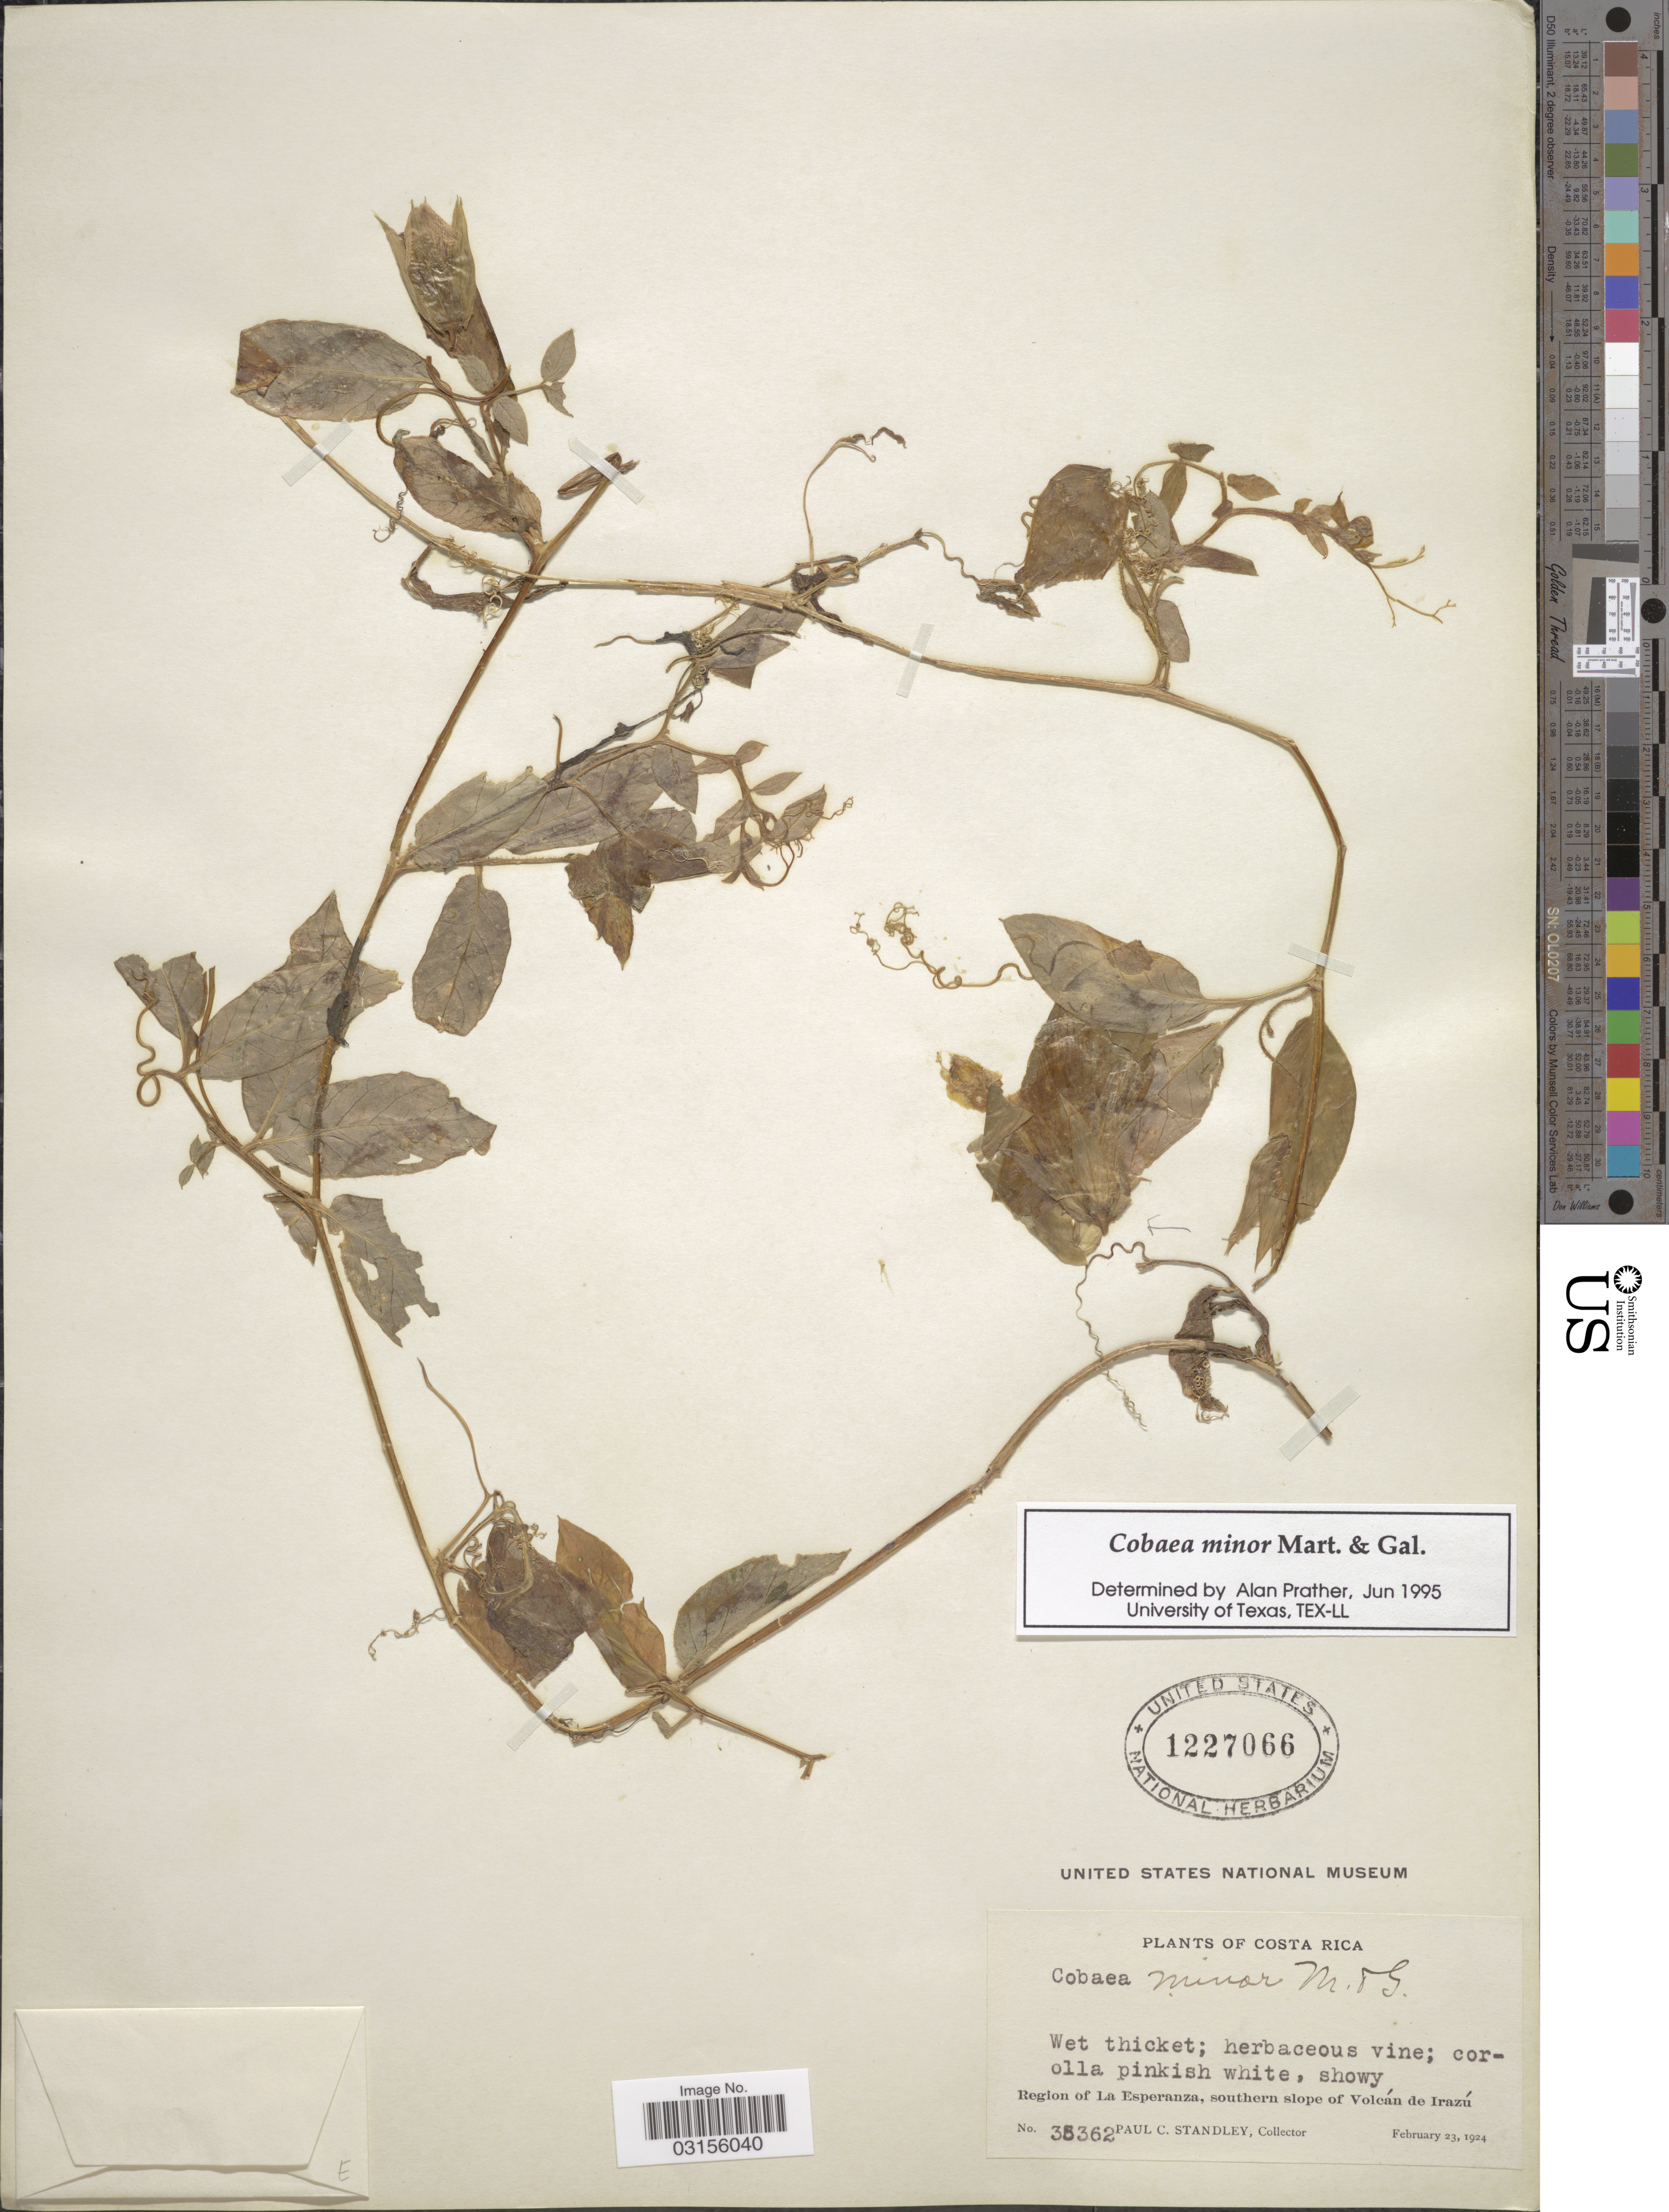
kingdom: Plantae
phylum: Tracheophyta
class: Magnoliopsida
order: Ericales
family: Polemoniaceae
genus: Cobaea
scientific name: Cobaea minor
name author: M. Martens & Galeotti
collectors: P. C. Standley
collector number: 38362*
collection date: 1924-02-23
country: Costa Rica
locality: Region of La Esperanza, southern slope of Volcán de Irazú.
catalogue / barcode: US 1227066